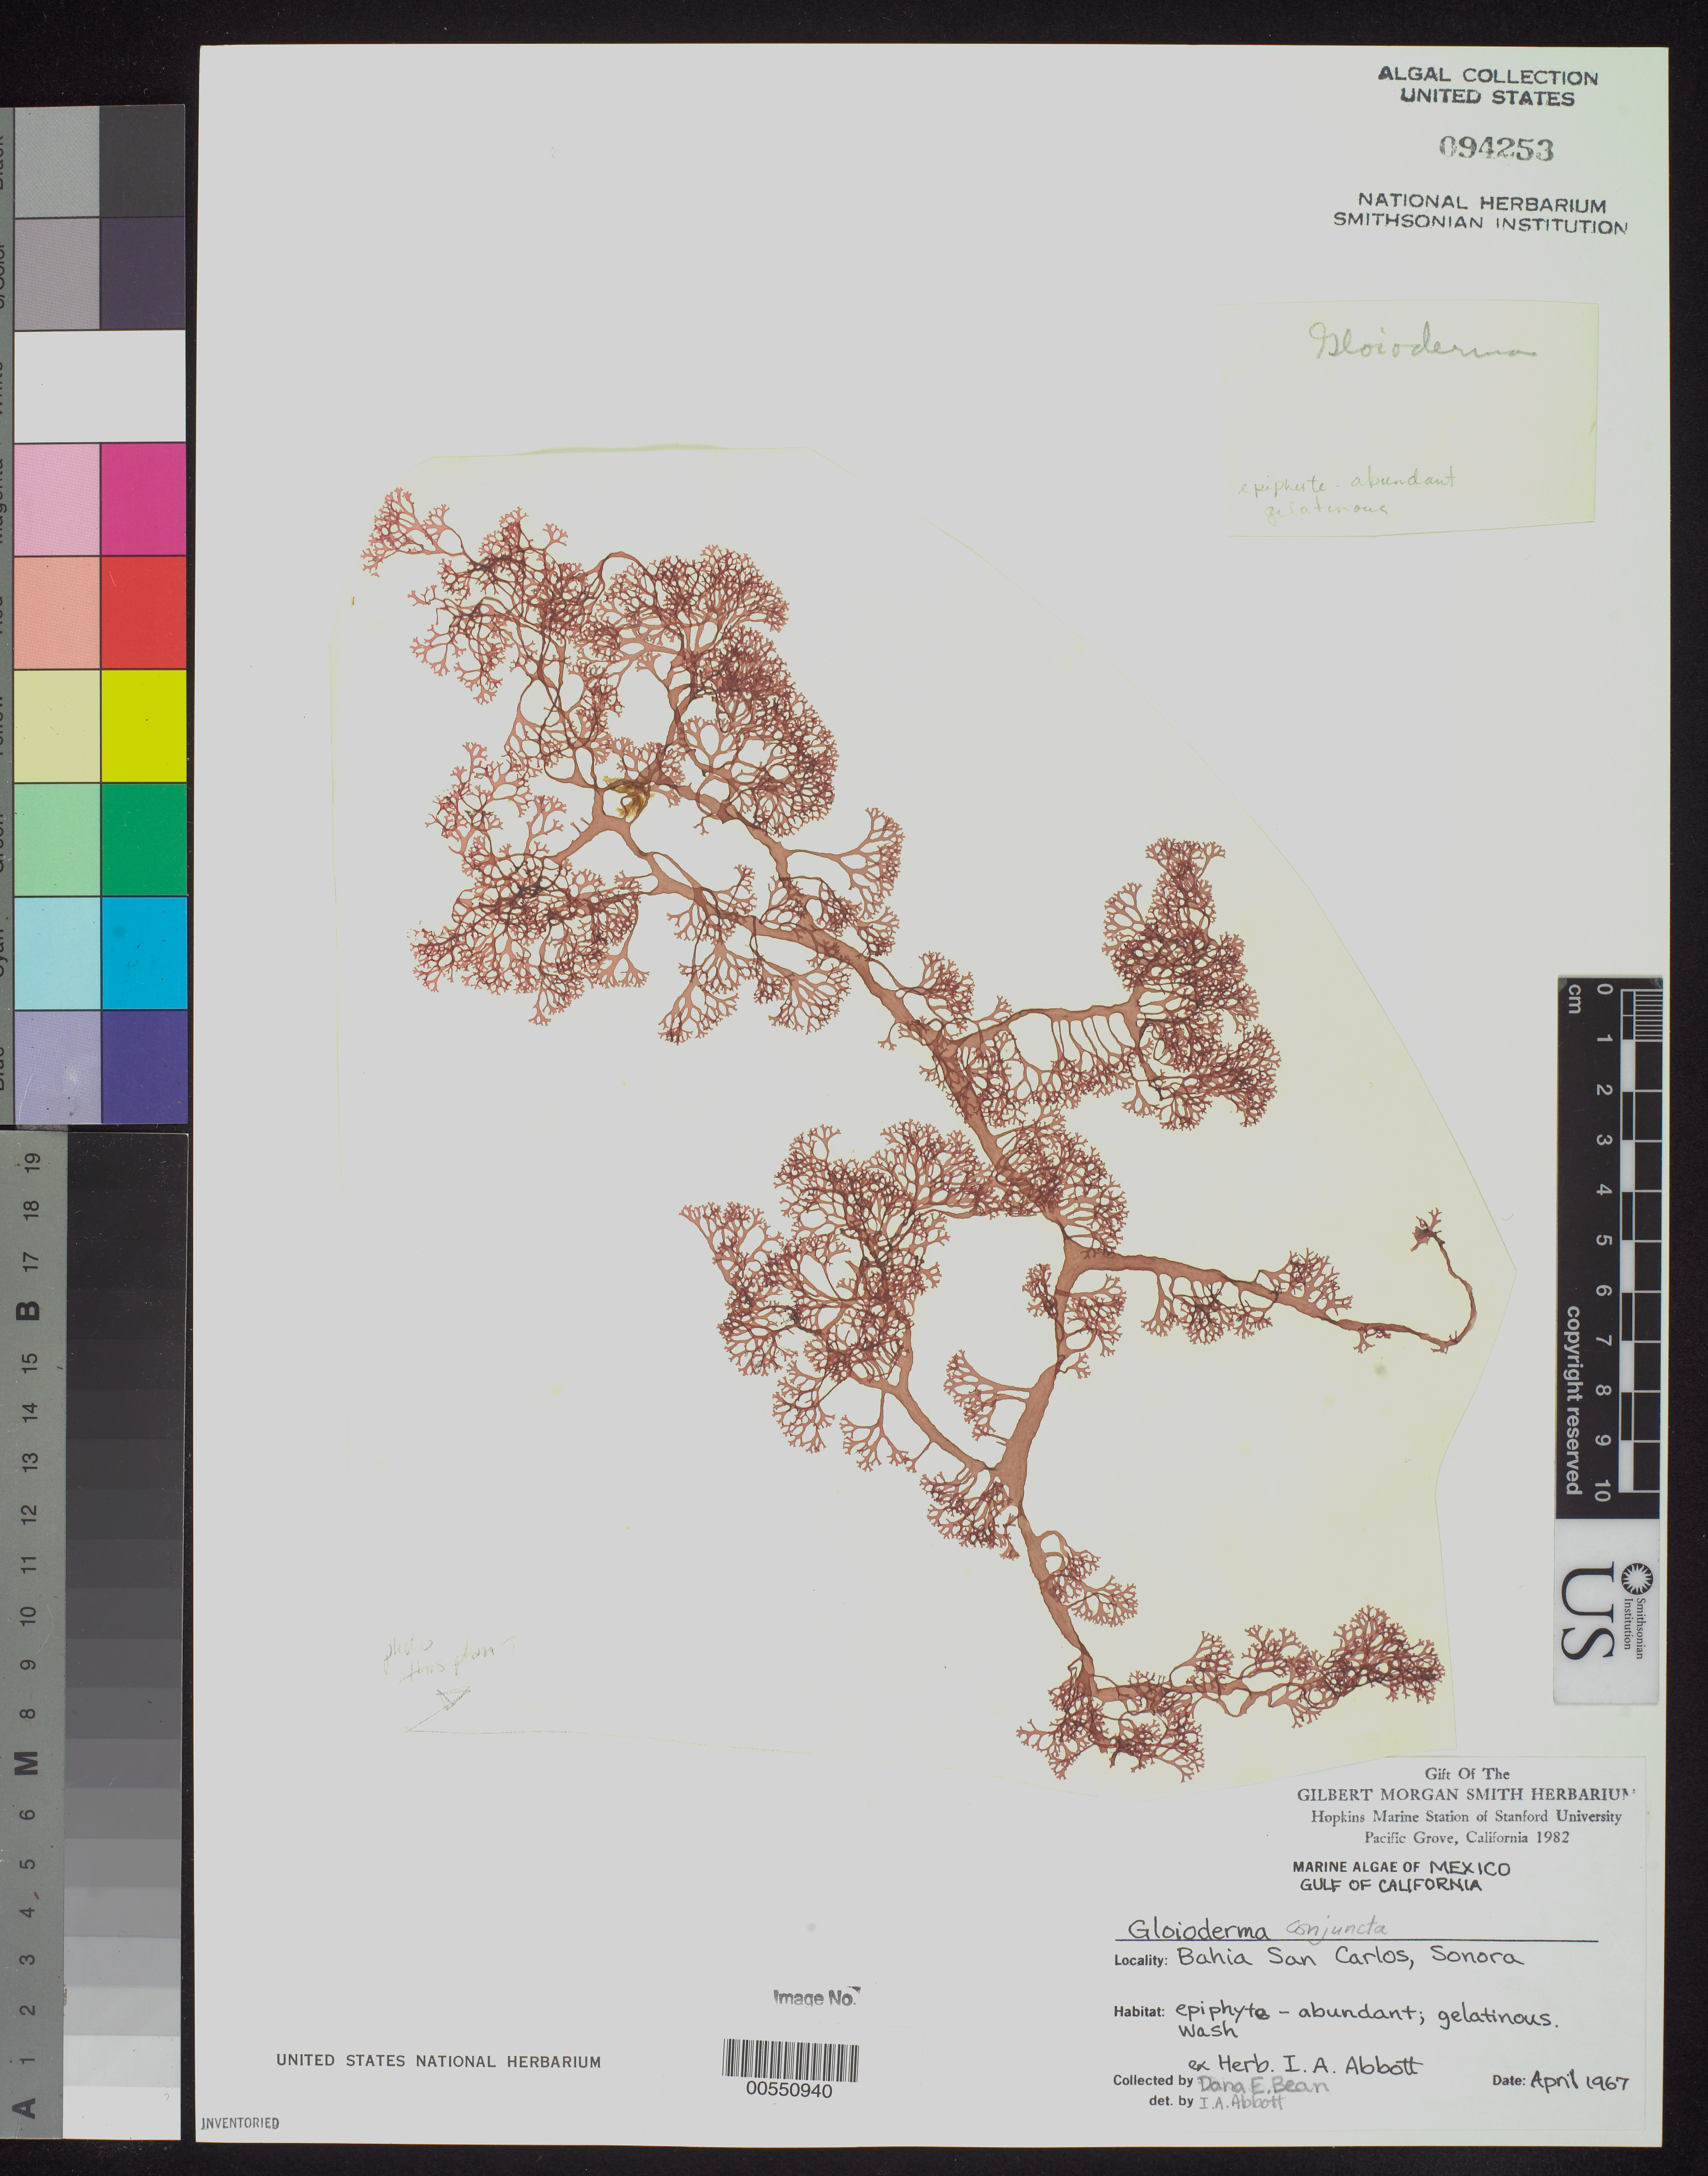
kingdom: Plantae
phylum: Rhodophyta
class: Florideophyceae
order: Rhodymeniales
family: Faucheaceae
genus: Gloioderma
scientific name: Gloioderma sp.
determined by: Abbott, Isabella A.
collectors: D. Bean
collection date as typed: Apr 1967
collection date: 1967-04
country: Mexico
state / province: Sonora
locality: Bahia San Carlos (San Carlos Bay)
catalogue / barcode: US 94253